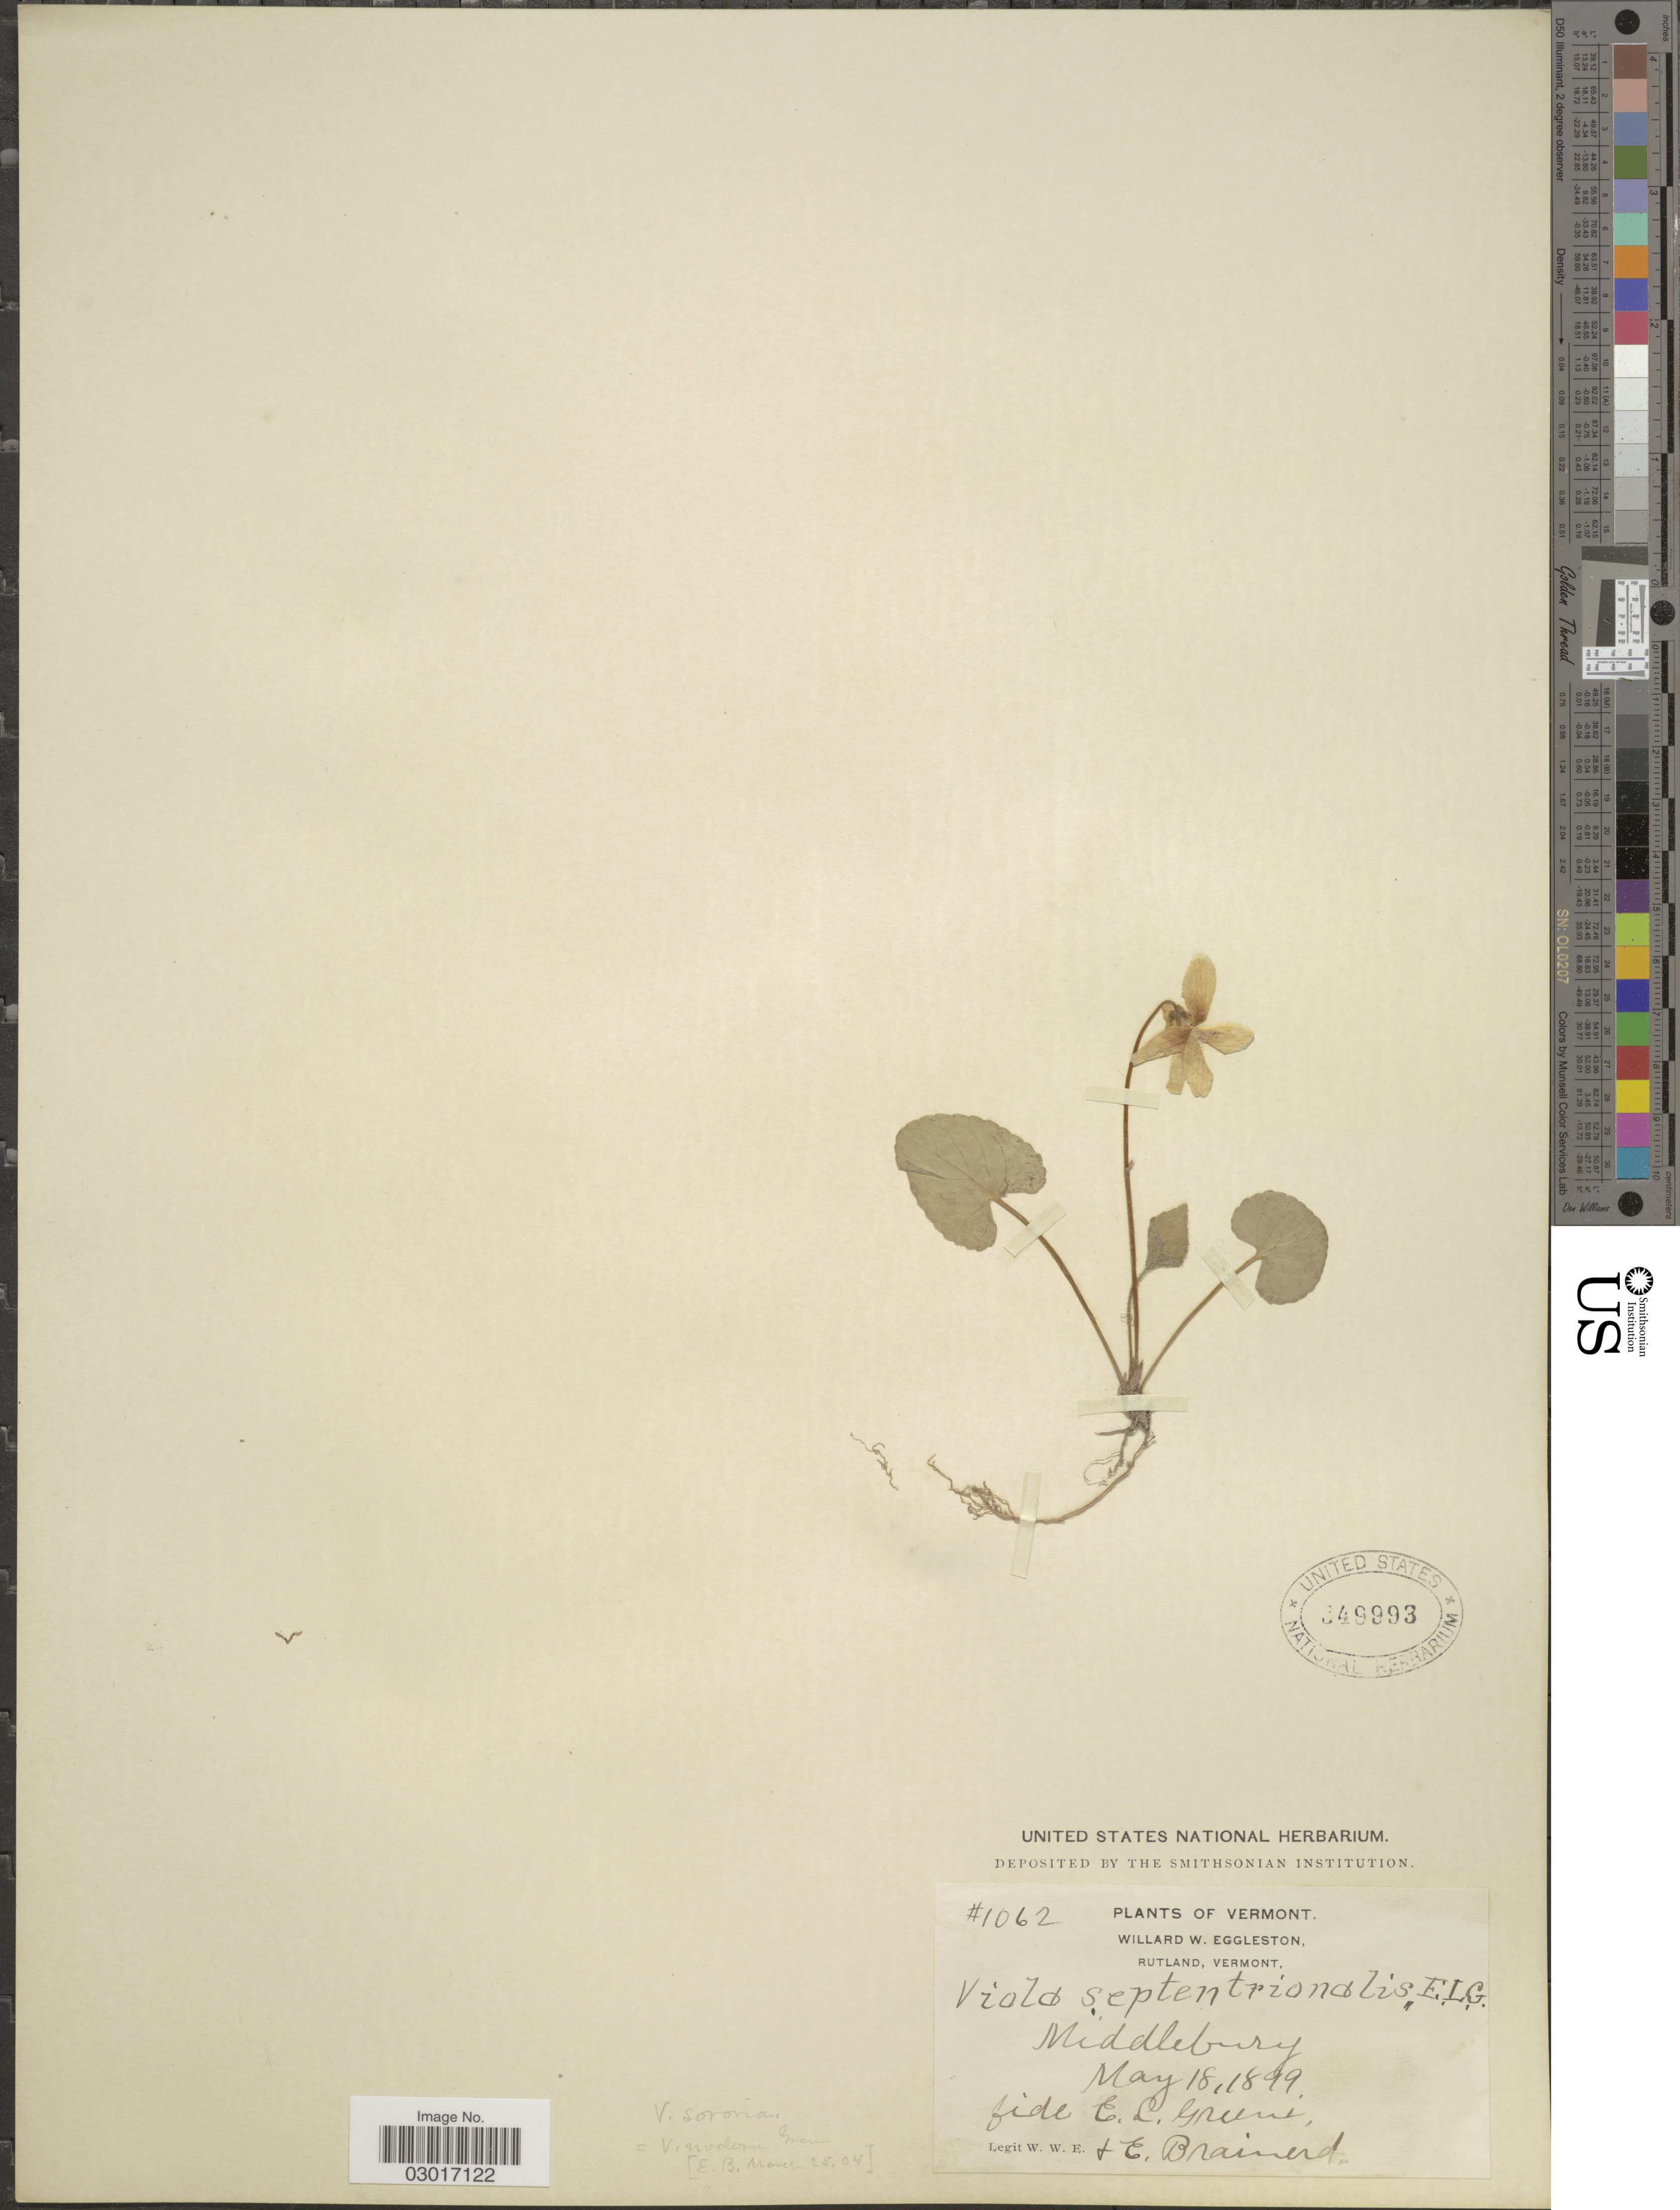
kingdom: Plantae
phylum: Tracheophyta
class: Magnoliopsida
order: Malpighiales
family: Violaceae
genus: Viola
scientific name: Viola sororia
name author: Willd.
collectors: W. W. Eggleston & E. Brainerd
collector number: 1062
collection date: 1899-05-18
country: United States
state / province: Vermont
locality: Middlebury.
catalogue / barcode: US 349993